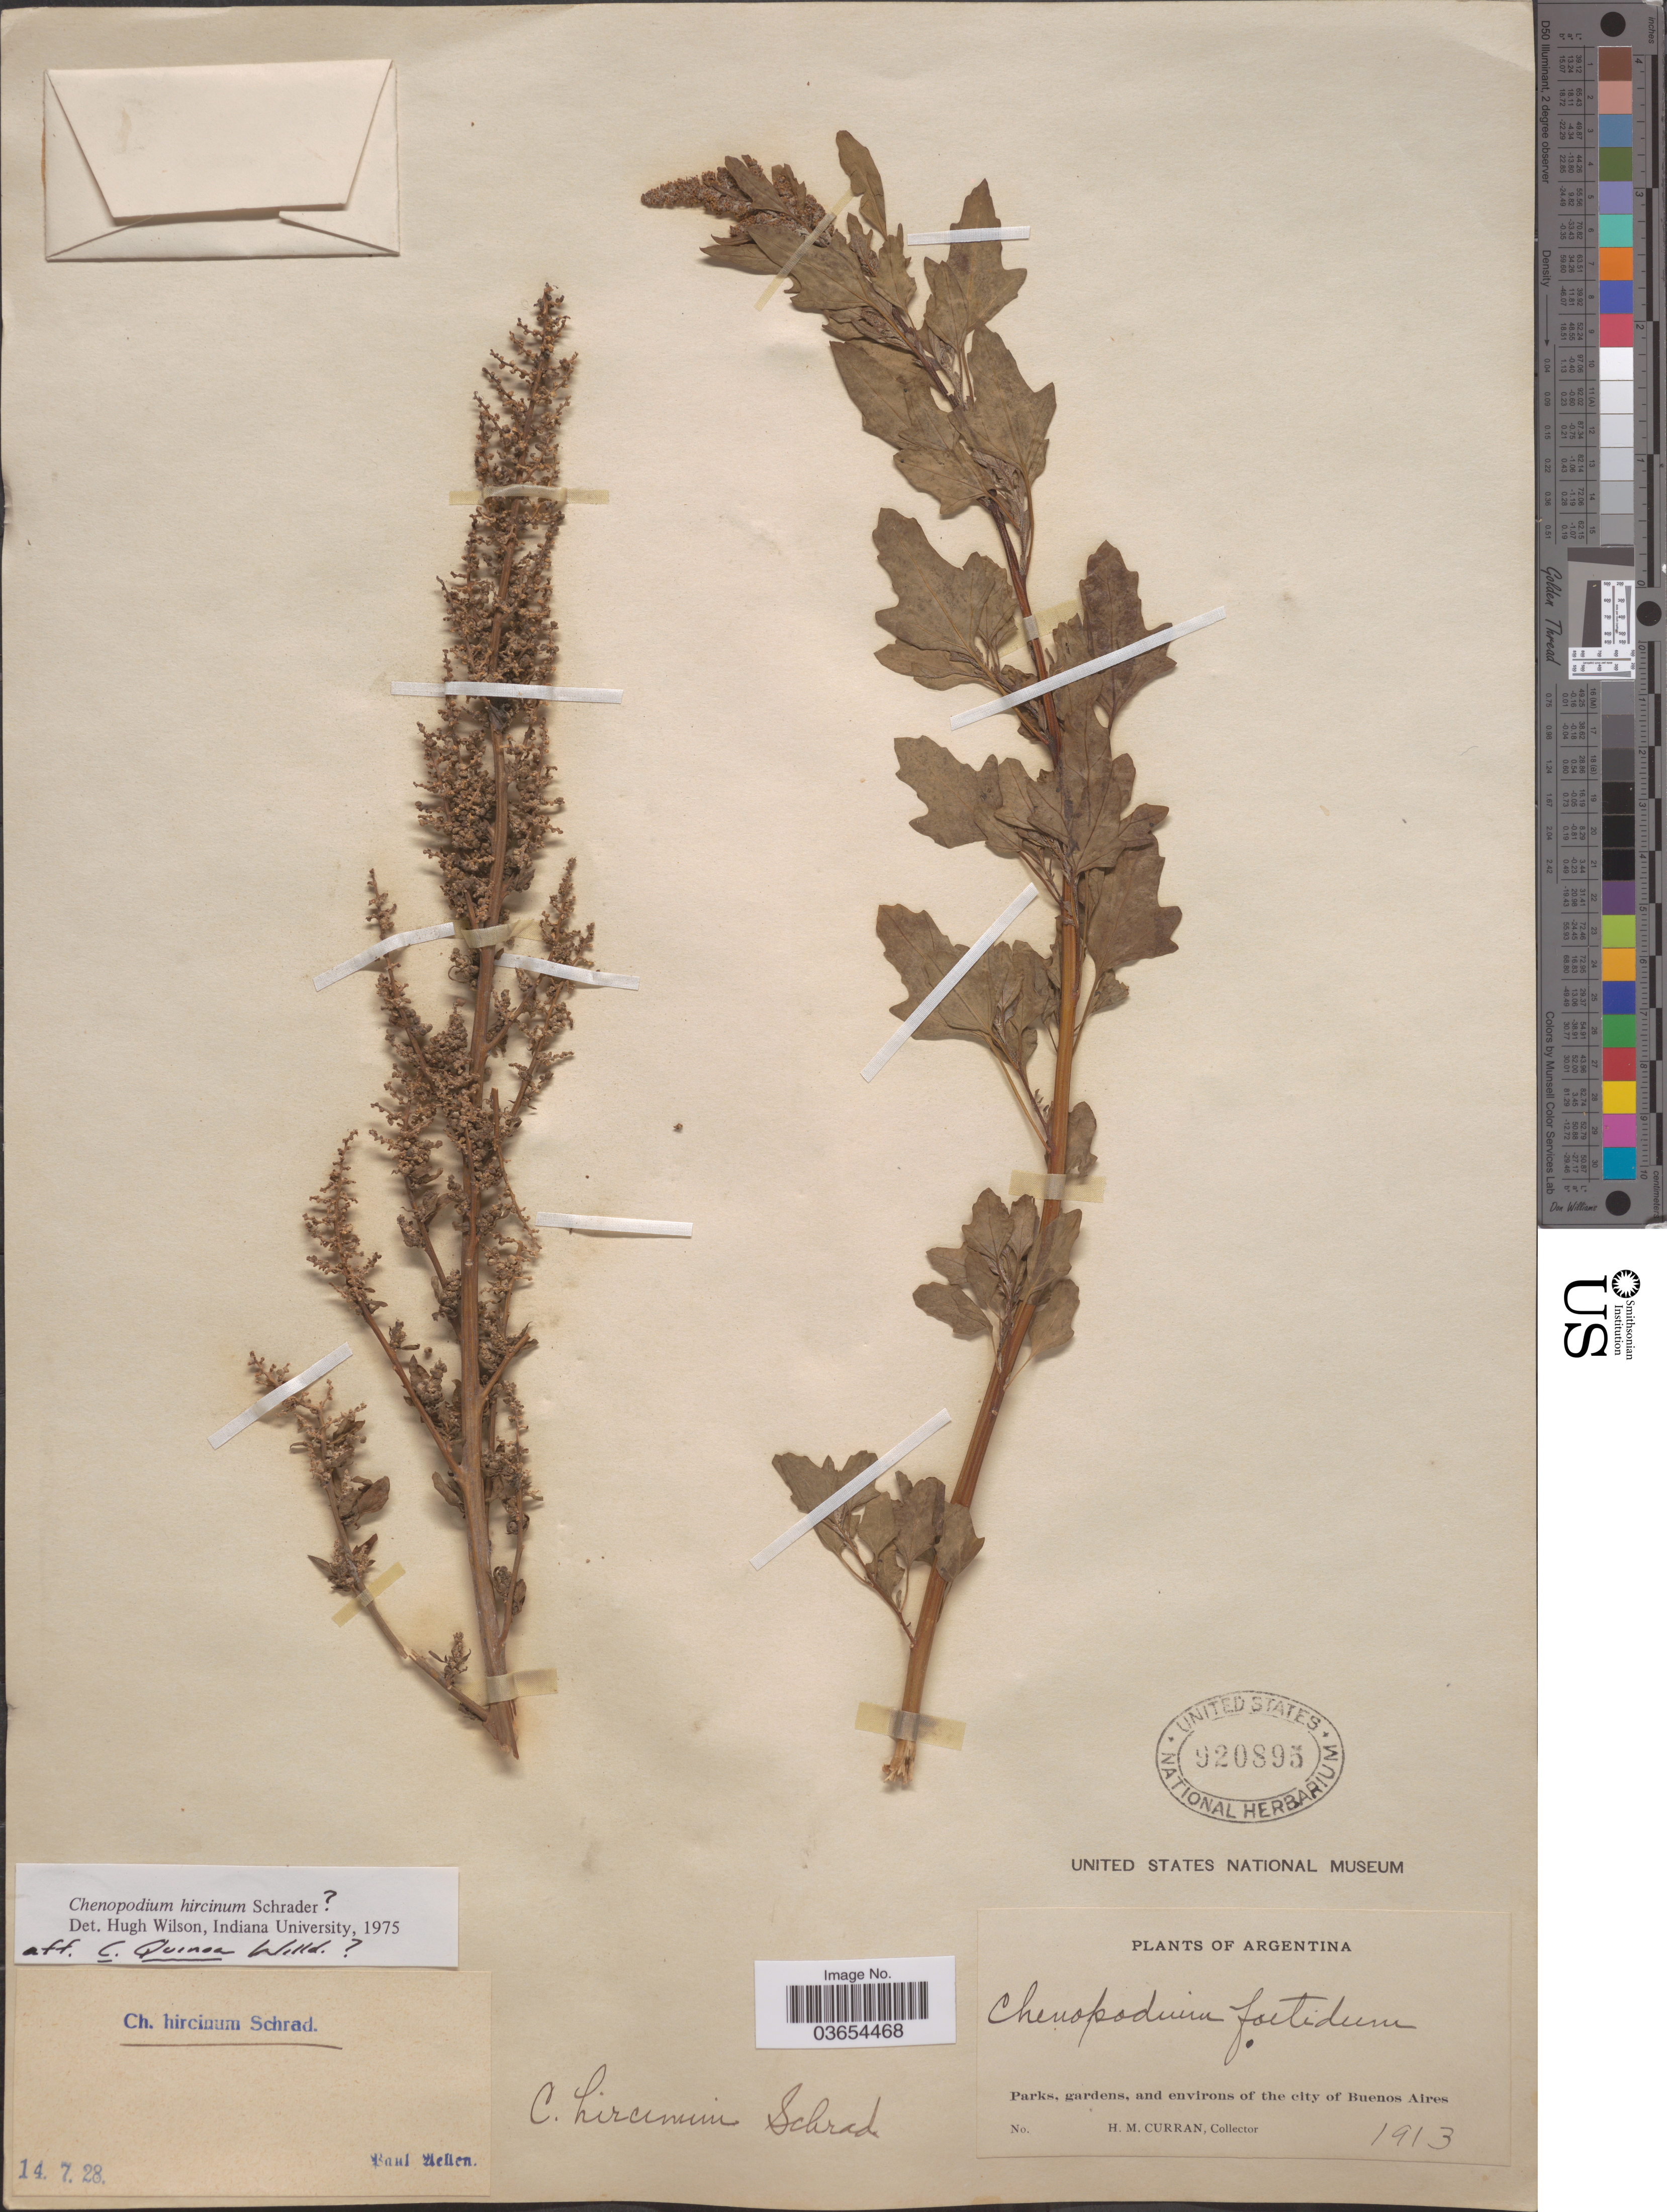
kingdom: Plantae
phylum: Tracheophyta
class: Magnoliopsida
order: Caryophyllales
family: Amaranthaceae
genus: Chenopodium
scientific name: Chenopodium hircinum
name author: Schrad.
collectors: H. M. Curran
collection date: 1913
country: Argentina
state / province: Buenos Aires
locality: Parks, gardens, and environs of the city of Buenos Aires.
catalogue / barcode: US 920895